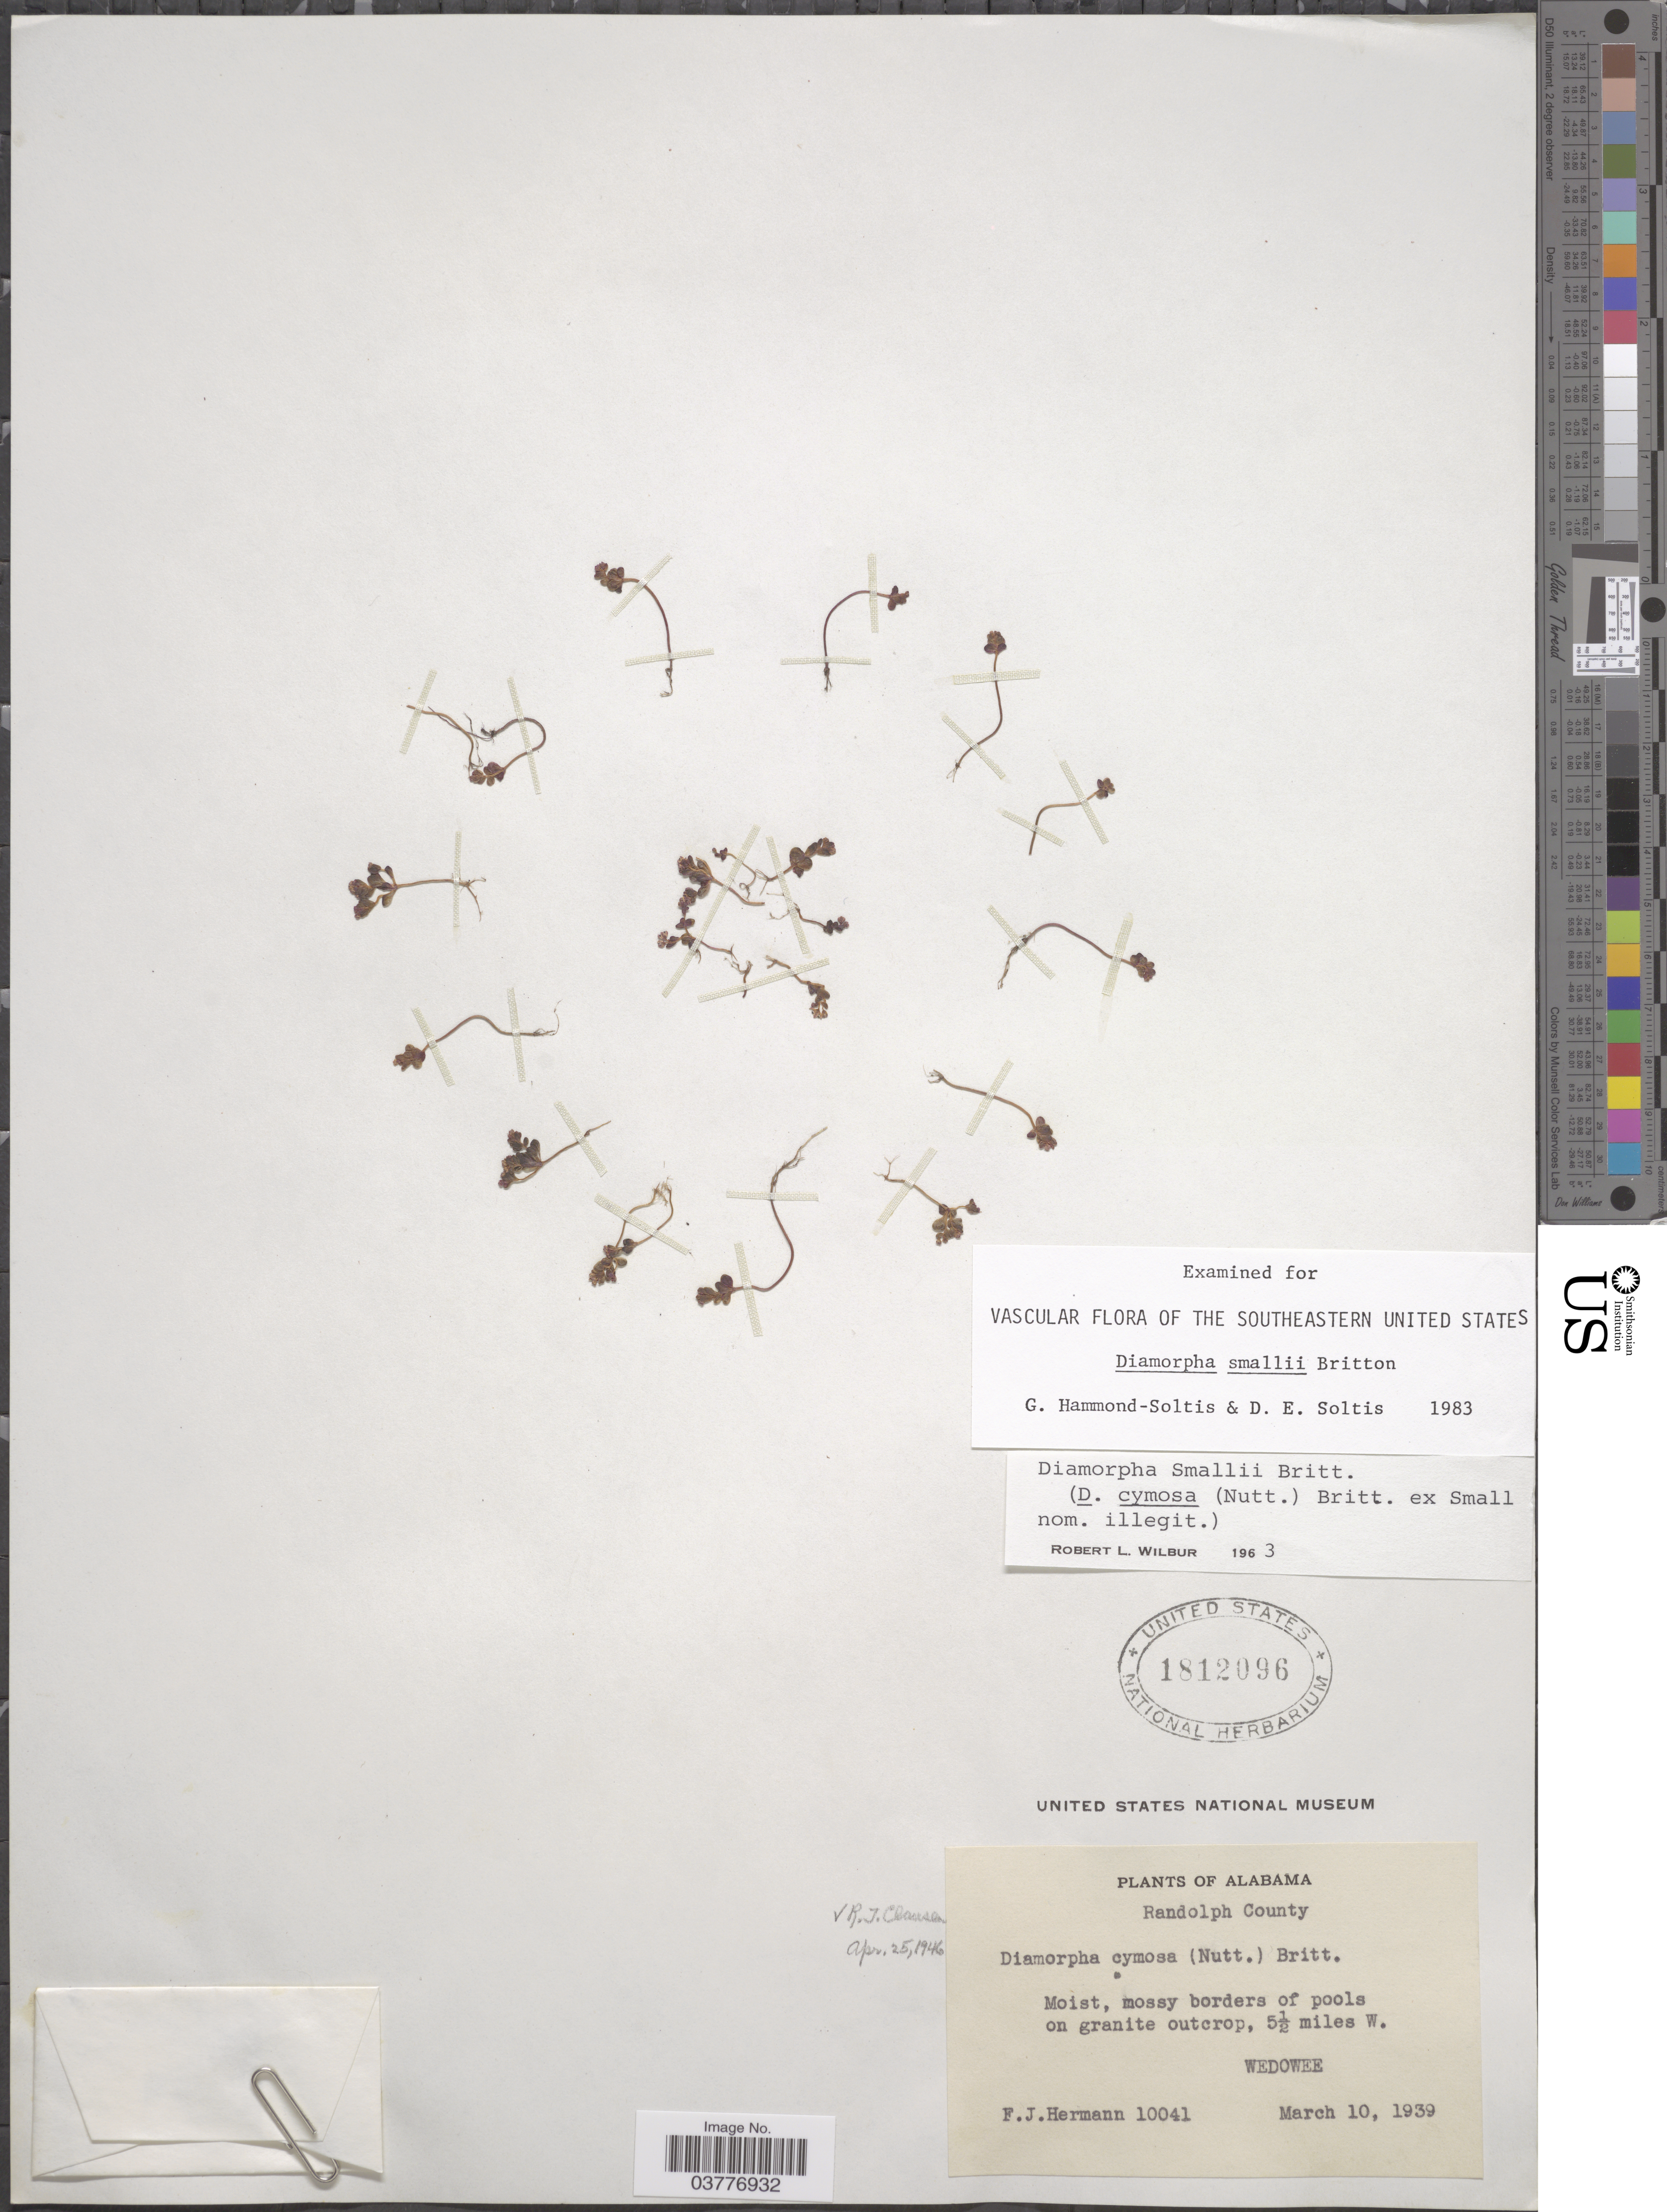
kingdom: Plantae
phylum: Tracheophyta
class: Magnoliopsida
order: Saxifragales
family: Crassulaceae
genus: Sedum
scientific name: Sedum smallii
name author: (Britton) H.E. Ahles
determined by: Strong, Mark T., (BOT), Smithsonian Institution - National Museum of Natural History (UNITED STATES)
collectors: F. J. Hermann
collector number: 10041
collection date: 1939-03-10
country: United States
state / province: Alabama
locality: Randolph County. 5½ miles W. Wedowee.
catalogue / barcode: US 1812096